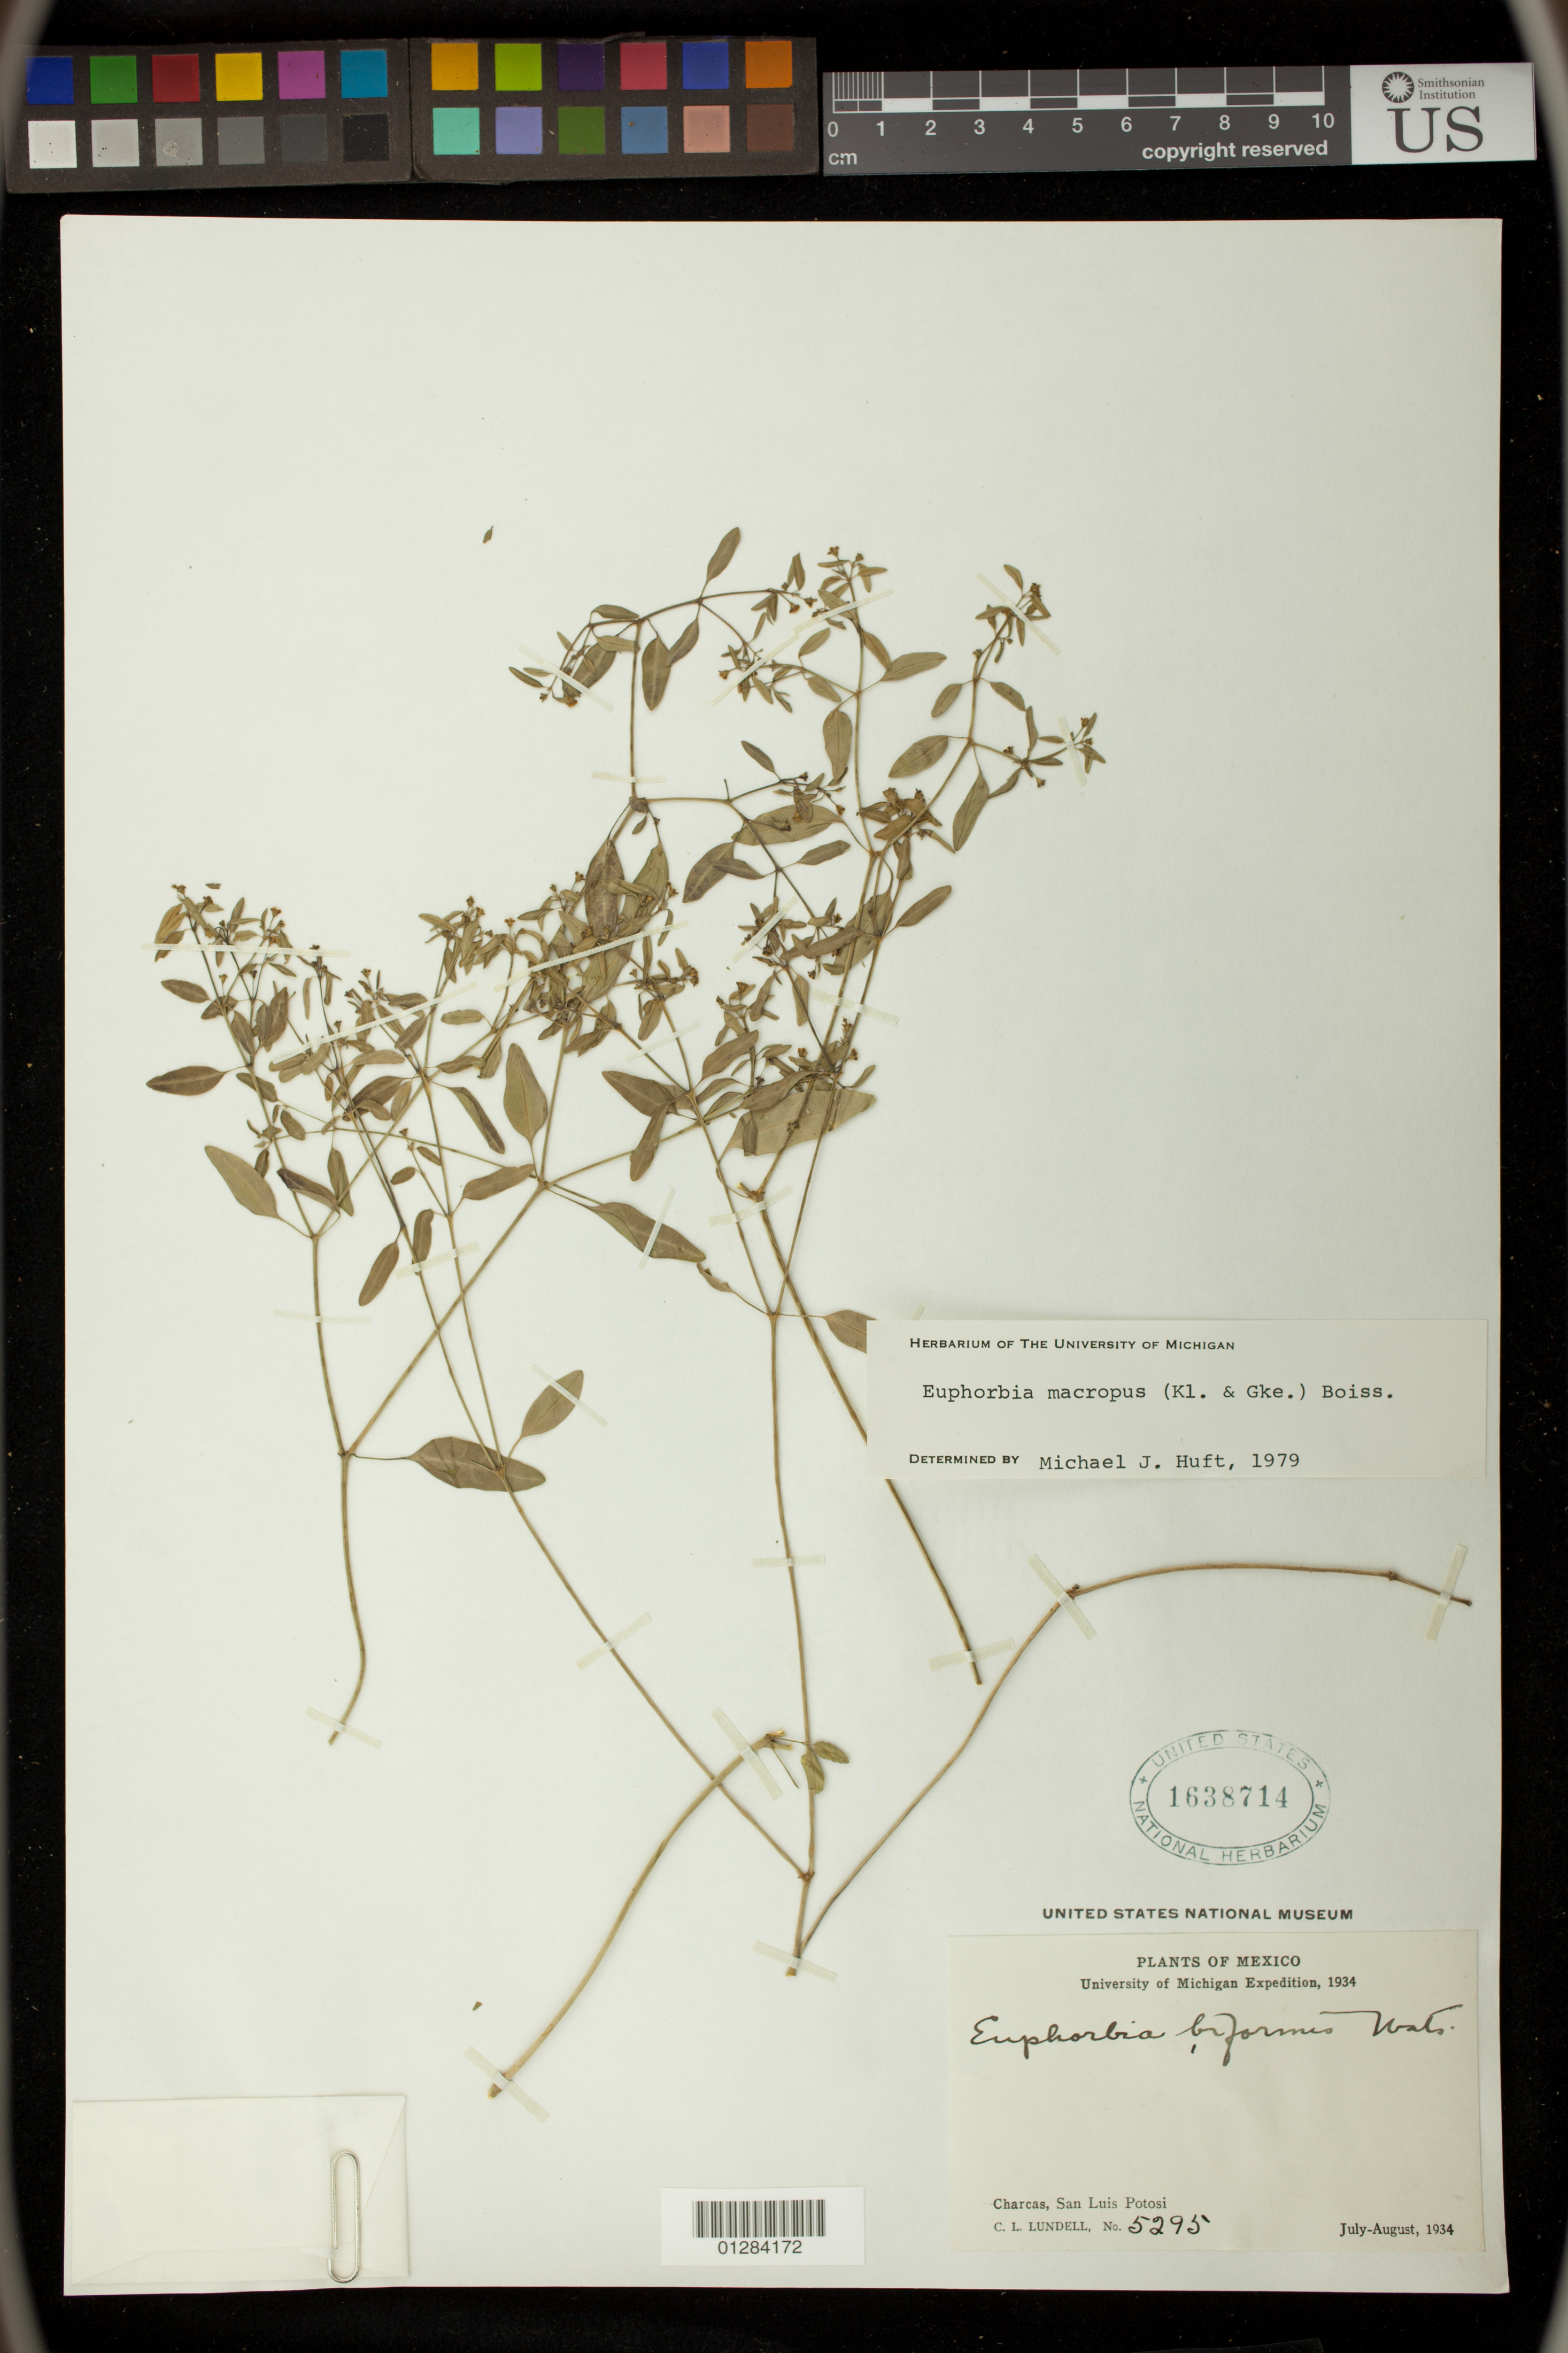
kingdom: Plantae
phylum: Tracheophyta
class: Magnoliopsida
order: Malpighiales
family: Euphorbiaceae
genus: Euphorbia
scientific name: Euphorbia macropus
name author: (Klotzsch & Garcke) Boiss.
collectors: C. L. Lundell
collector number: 5295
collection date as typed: Jul 1934 to -- Aug 1934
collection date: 1934-07/1934-08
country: Mexico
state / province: San Luis Potosí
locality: Charcas, San Luis Potosí.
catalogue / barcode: US 1638714